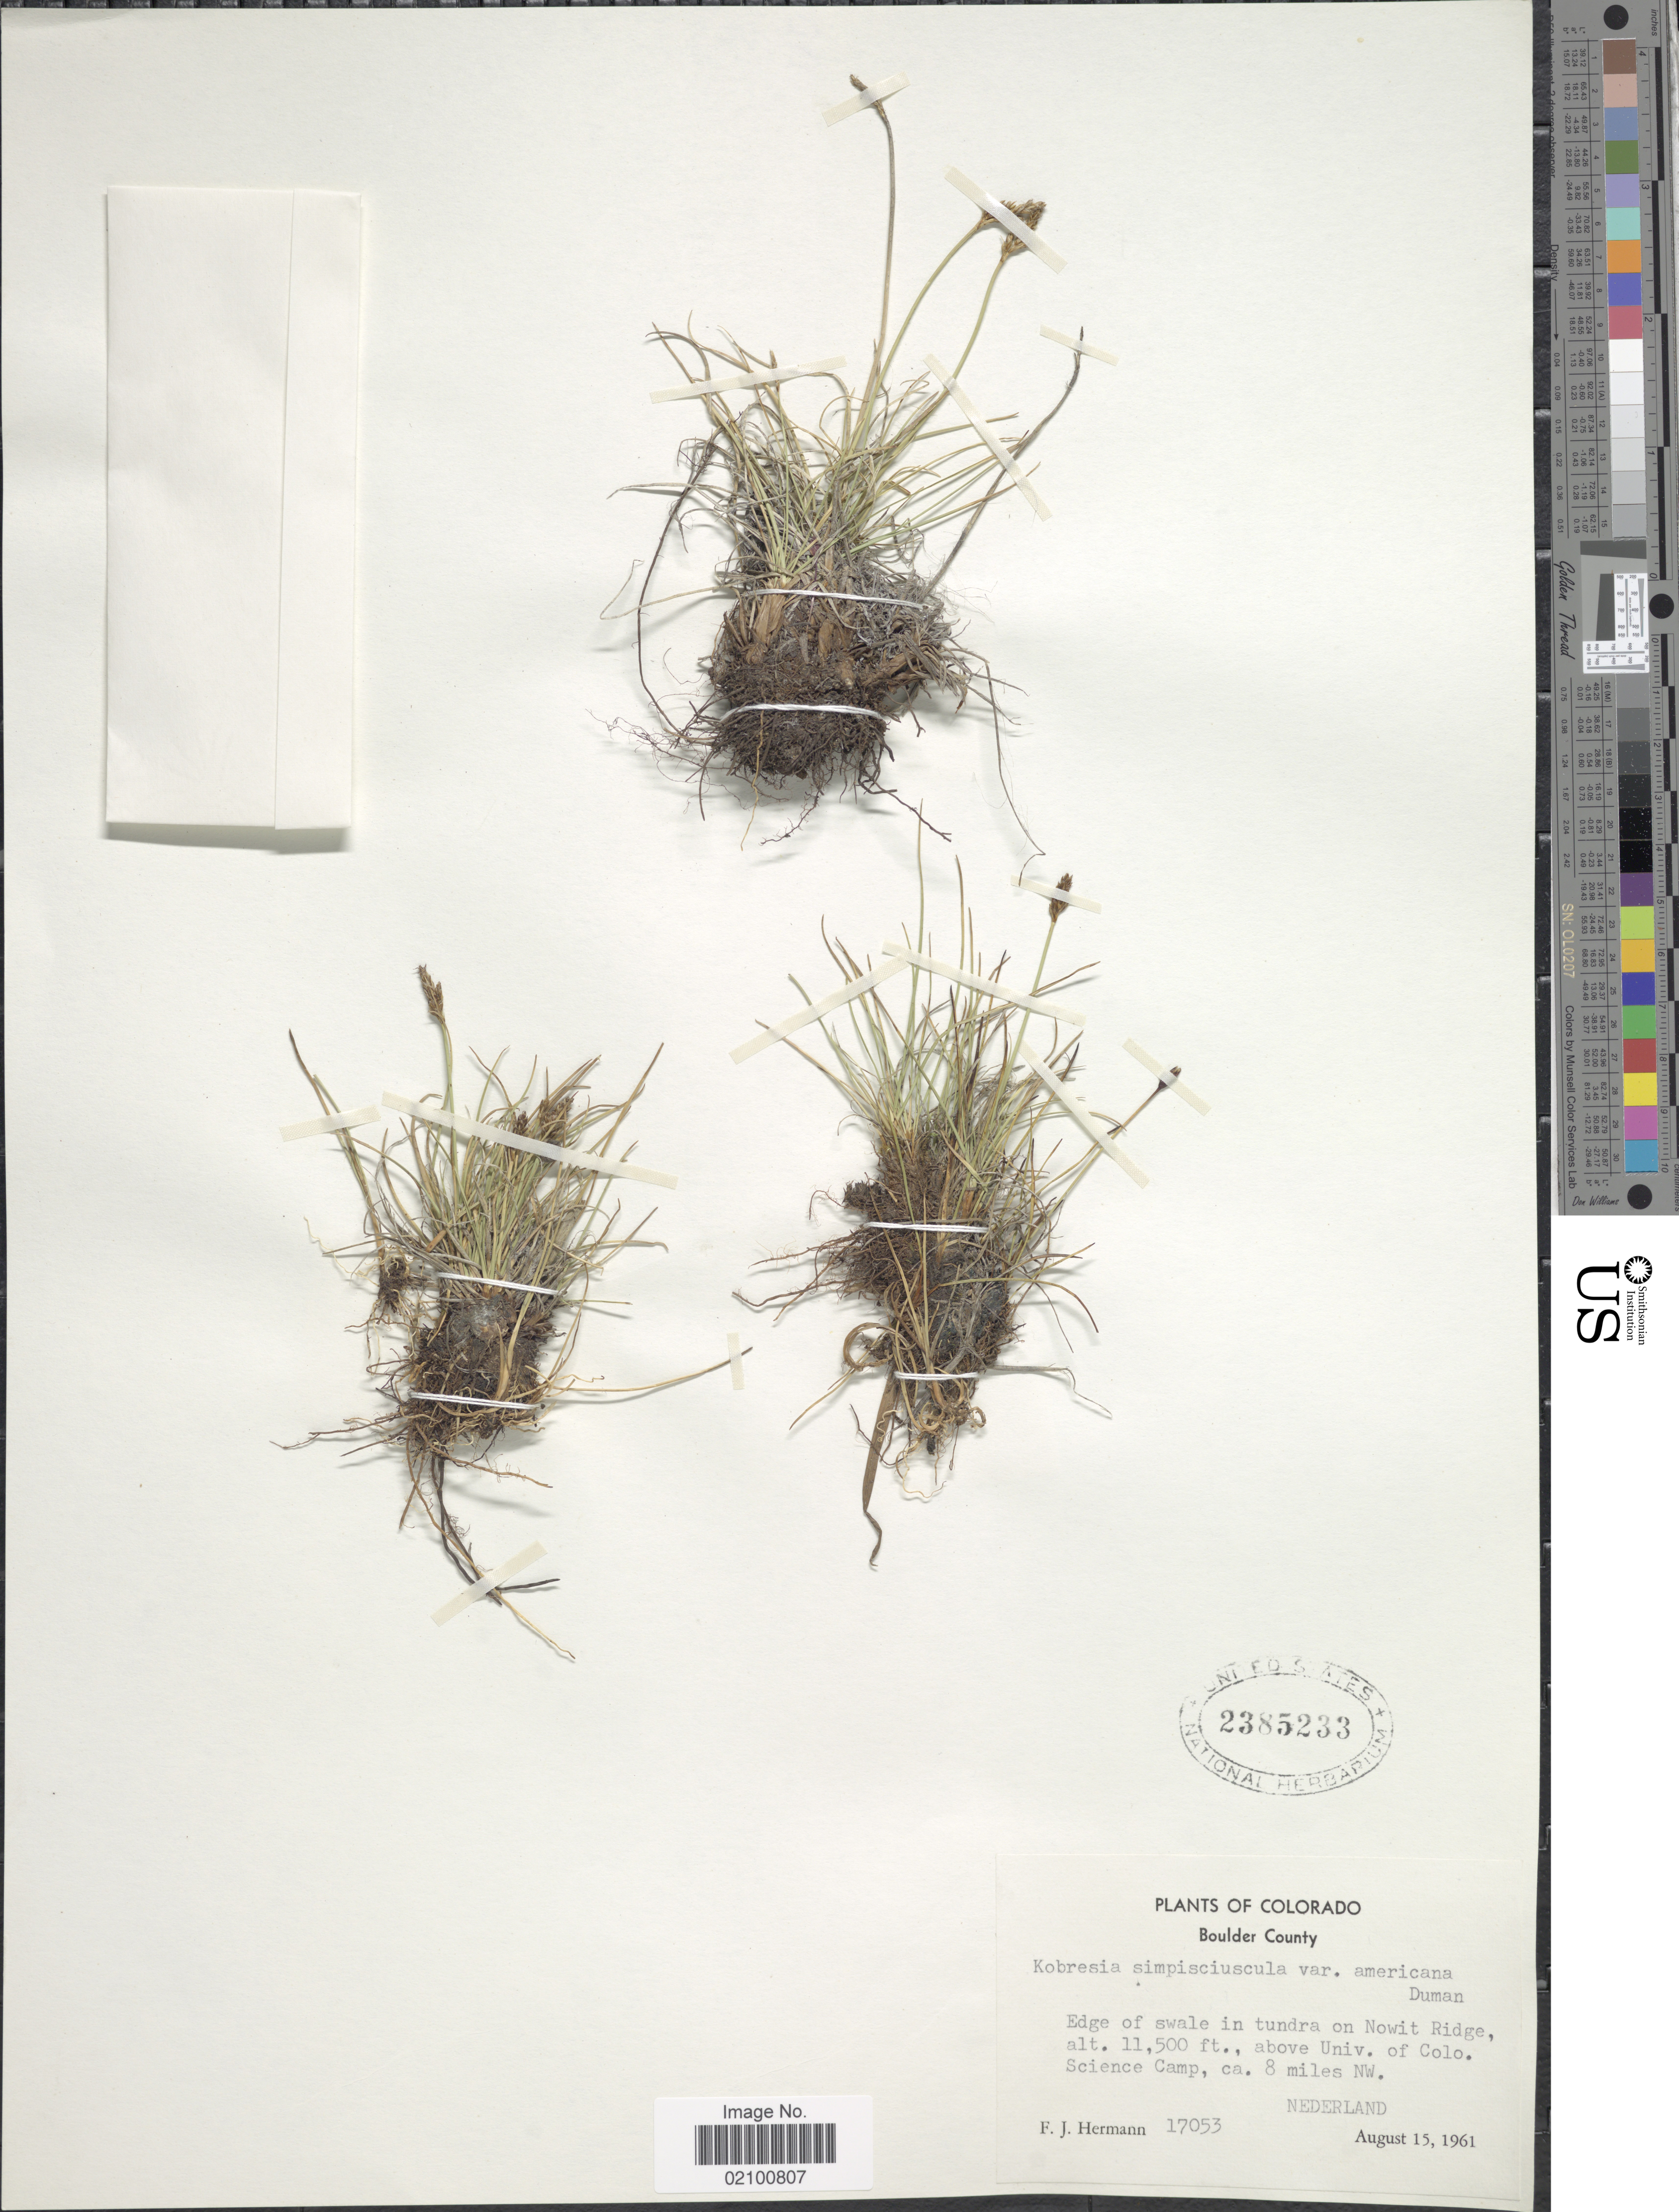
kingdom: Plantae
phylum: Tracheophyta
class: Liliopsida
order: Poales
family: Cyperaceae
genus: Carex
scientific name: Carex simpliciuscula subsp. simpliciuscula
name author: Wahlenb.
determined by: Strong, M. T., (US), Smithsonian Institution - National Museum of Natural History (UNITED STATES)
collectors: F. J. Hermann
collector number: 17053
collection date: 1961-08-15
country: United States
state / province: Colorado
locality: Boulder County, Nowit Ridge, above Univ. of Colo. Science Camp, ca 8 miles NW Nederland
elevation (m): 3505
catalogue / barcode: US 2385233